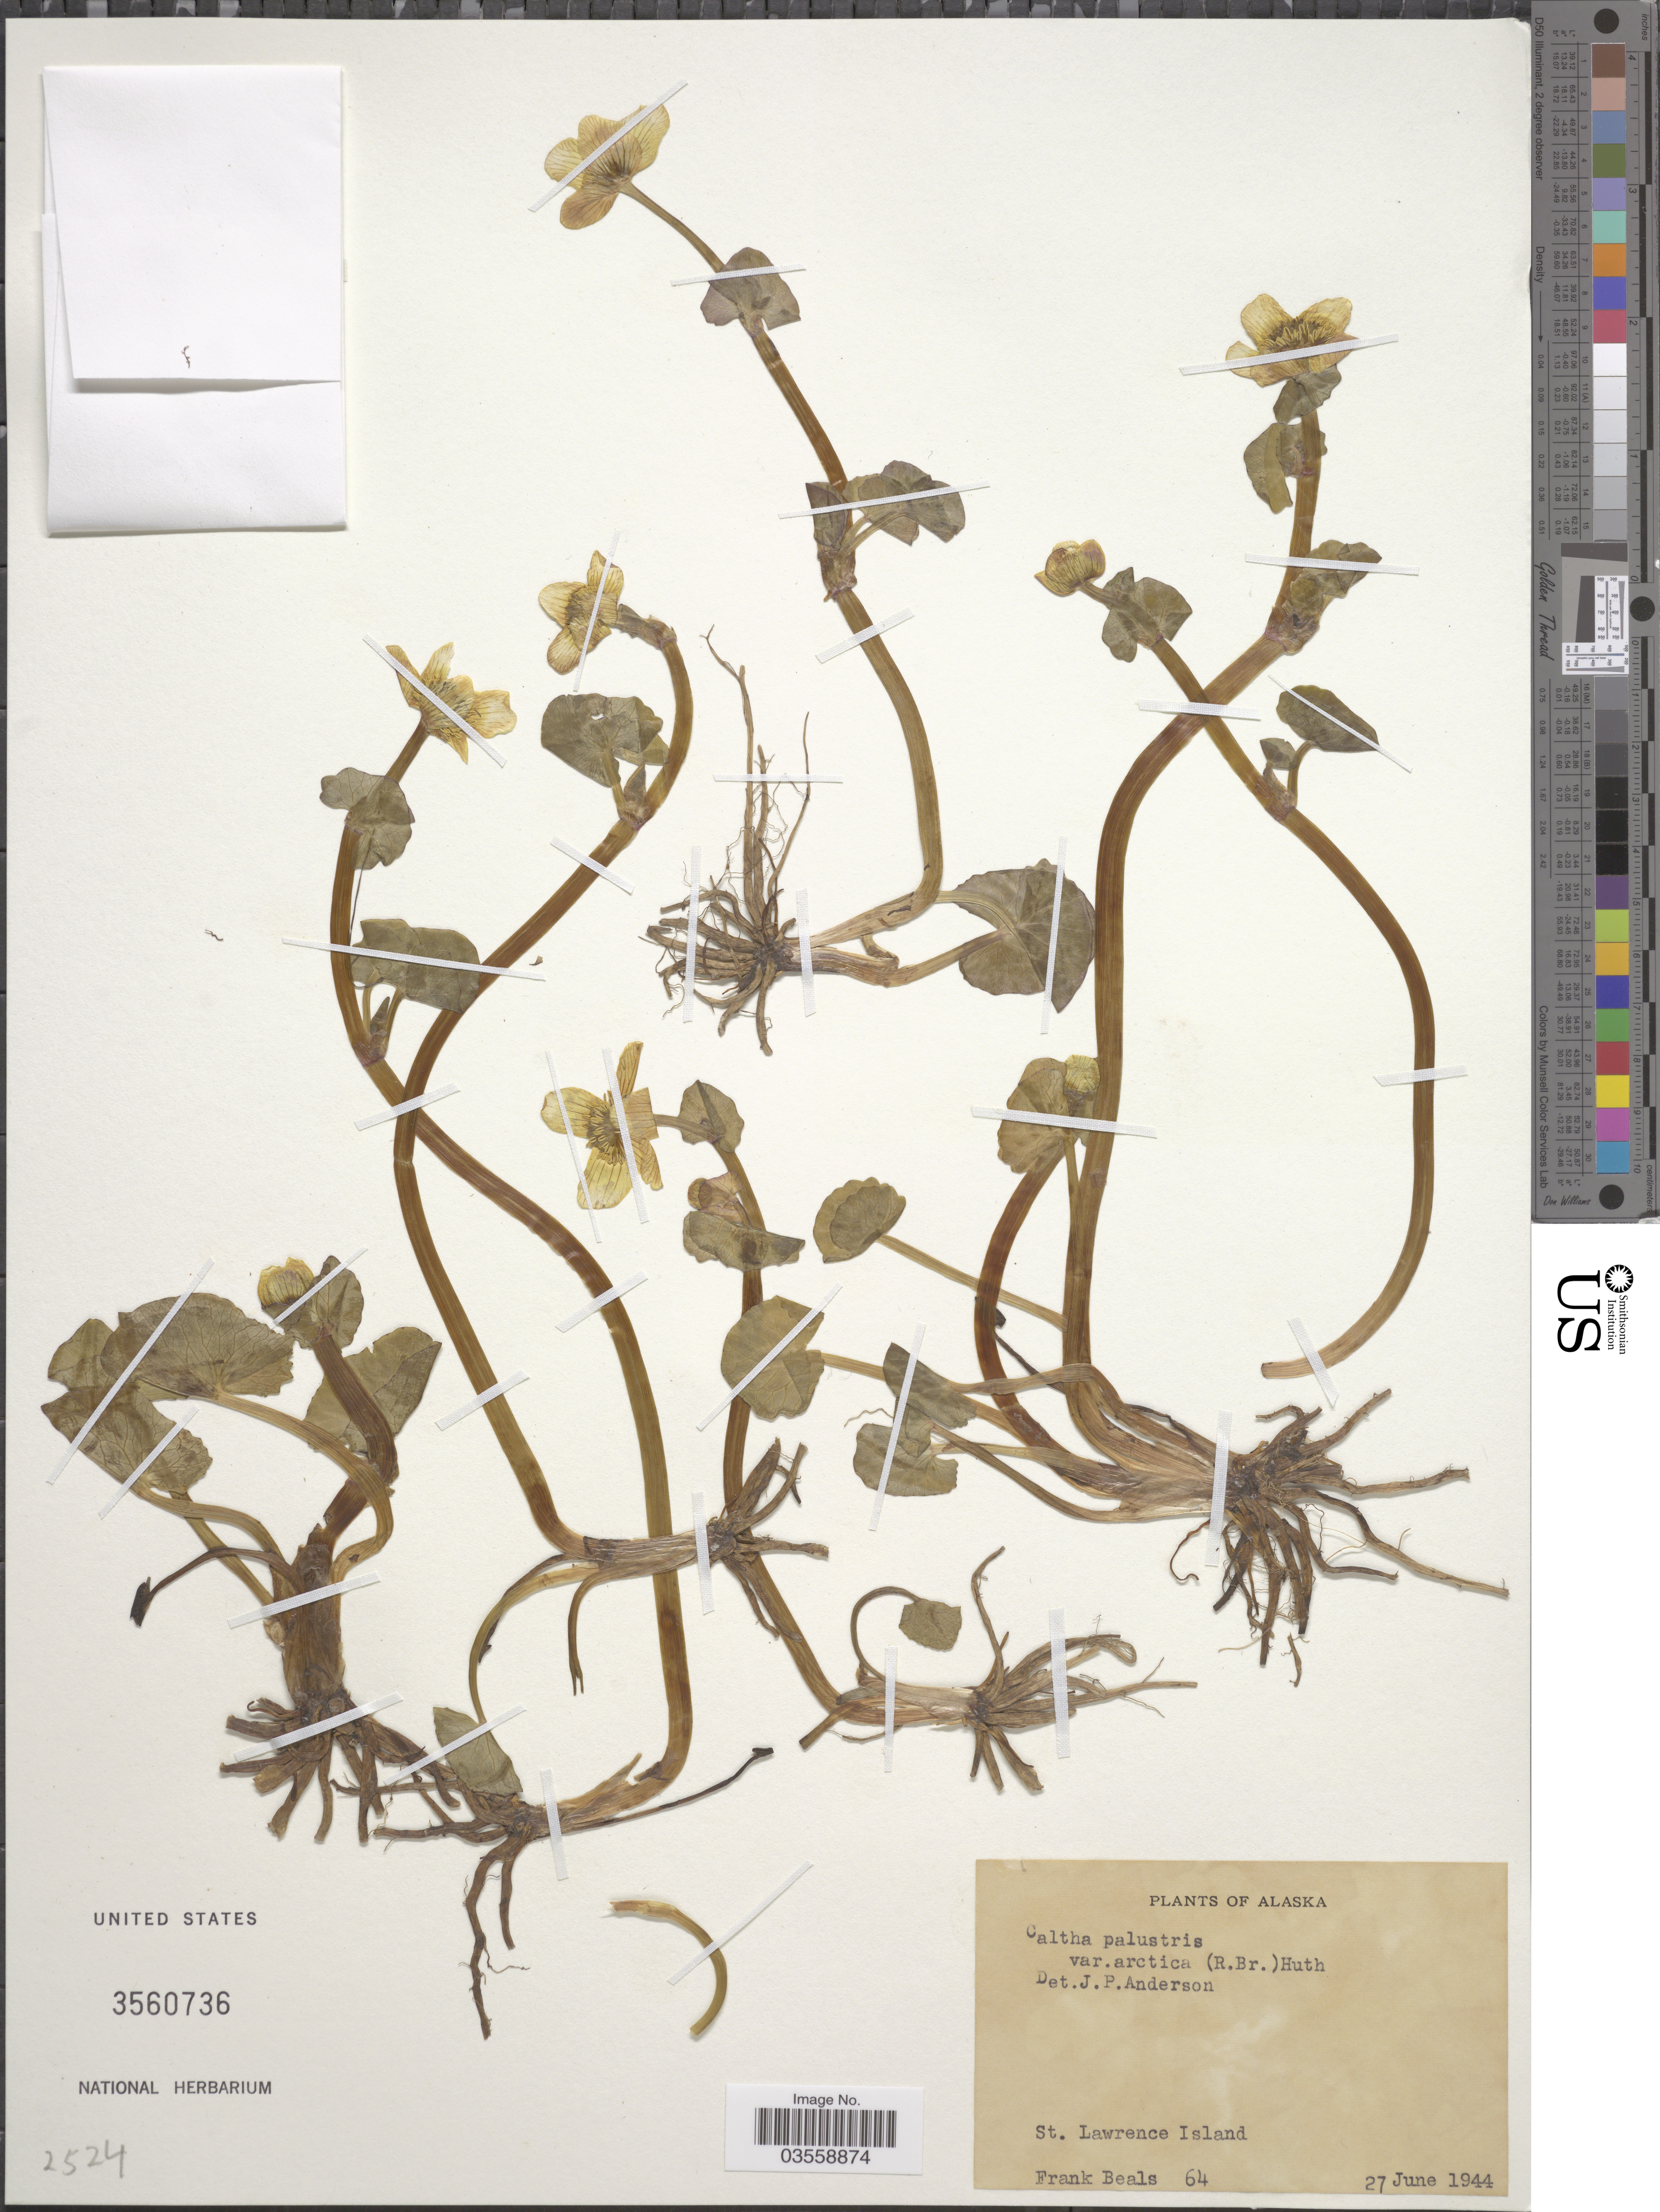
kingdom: Plantae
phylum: Tracheophyta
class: Magnoliopsida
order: Ranunculales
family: Ranunculaceae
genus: Caltha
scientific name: Caltha palustris subsp. arctica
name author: (R. Br.) Hultén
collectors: F. Beals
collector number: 64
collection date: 1944-06-27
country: United States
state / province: Alaska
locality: St. Lawrence Island.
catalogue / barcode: US 3560736